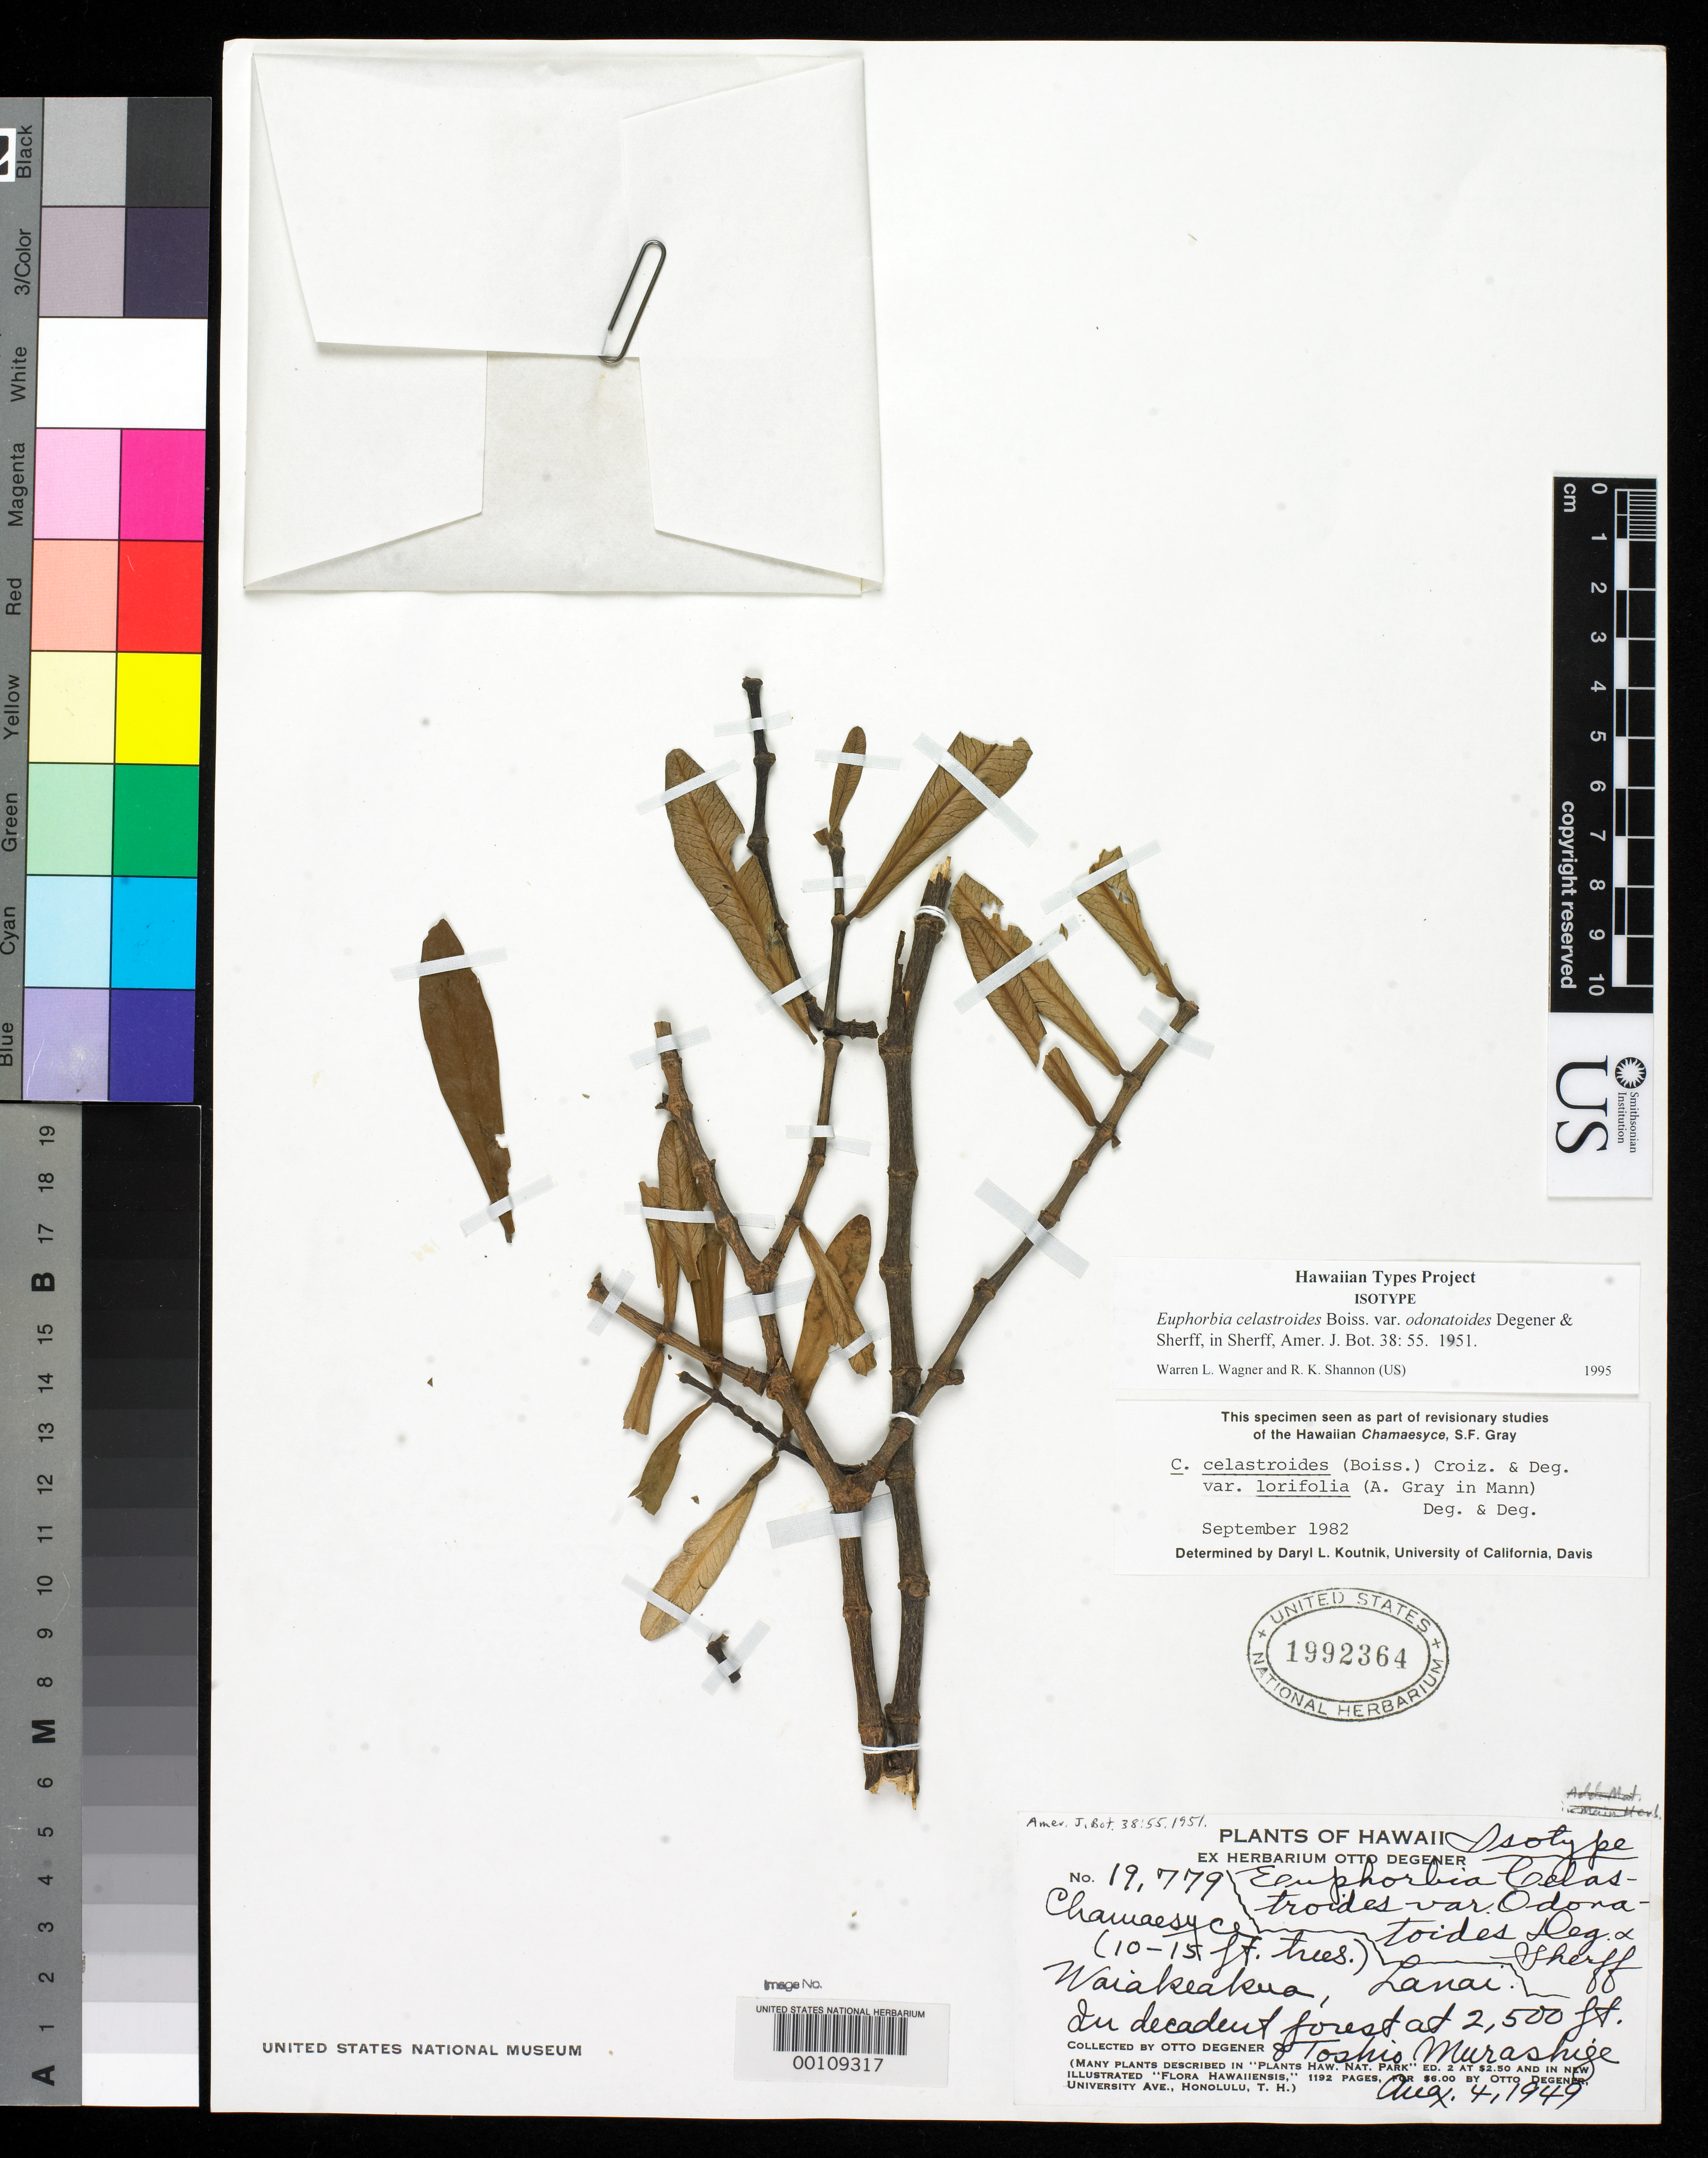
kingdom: Plantae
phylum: Tracheophyta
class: Magnoliopsida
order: Malpighiales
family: Euphorbiaceae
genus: Euphorbia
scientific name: Euphorbia celastroides var. odonatoides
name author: O. Deg. & Sherff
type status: Isotype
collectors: O. Degener & T. Murashige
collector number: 19779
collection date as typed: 04 Aug 1949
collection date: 1949-08-04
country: United States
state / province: Hawaii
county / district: Maui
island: Lana'i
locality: Waiakeakua.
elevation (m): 762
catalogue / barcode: US 1992364